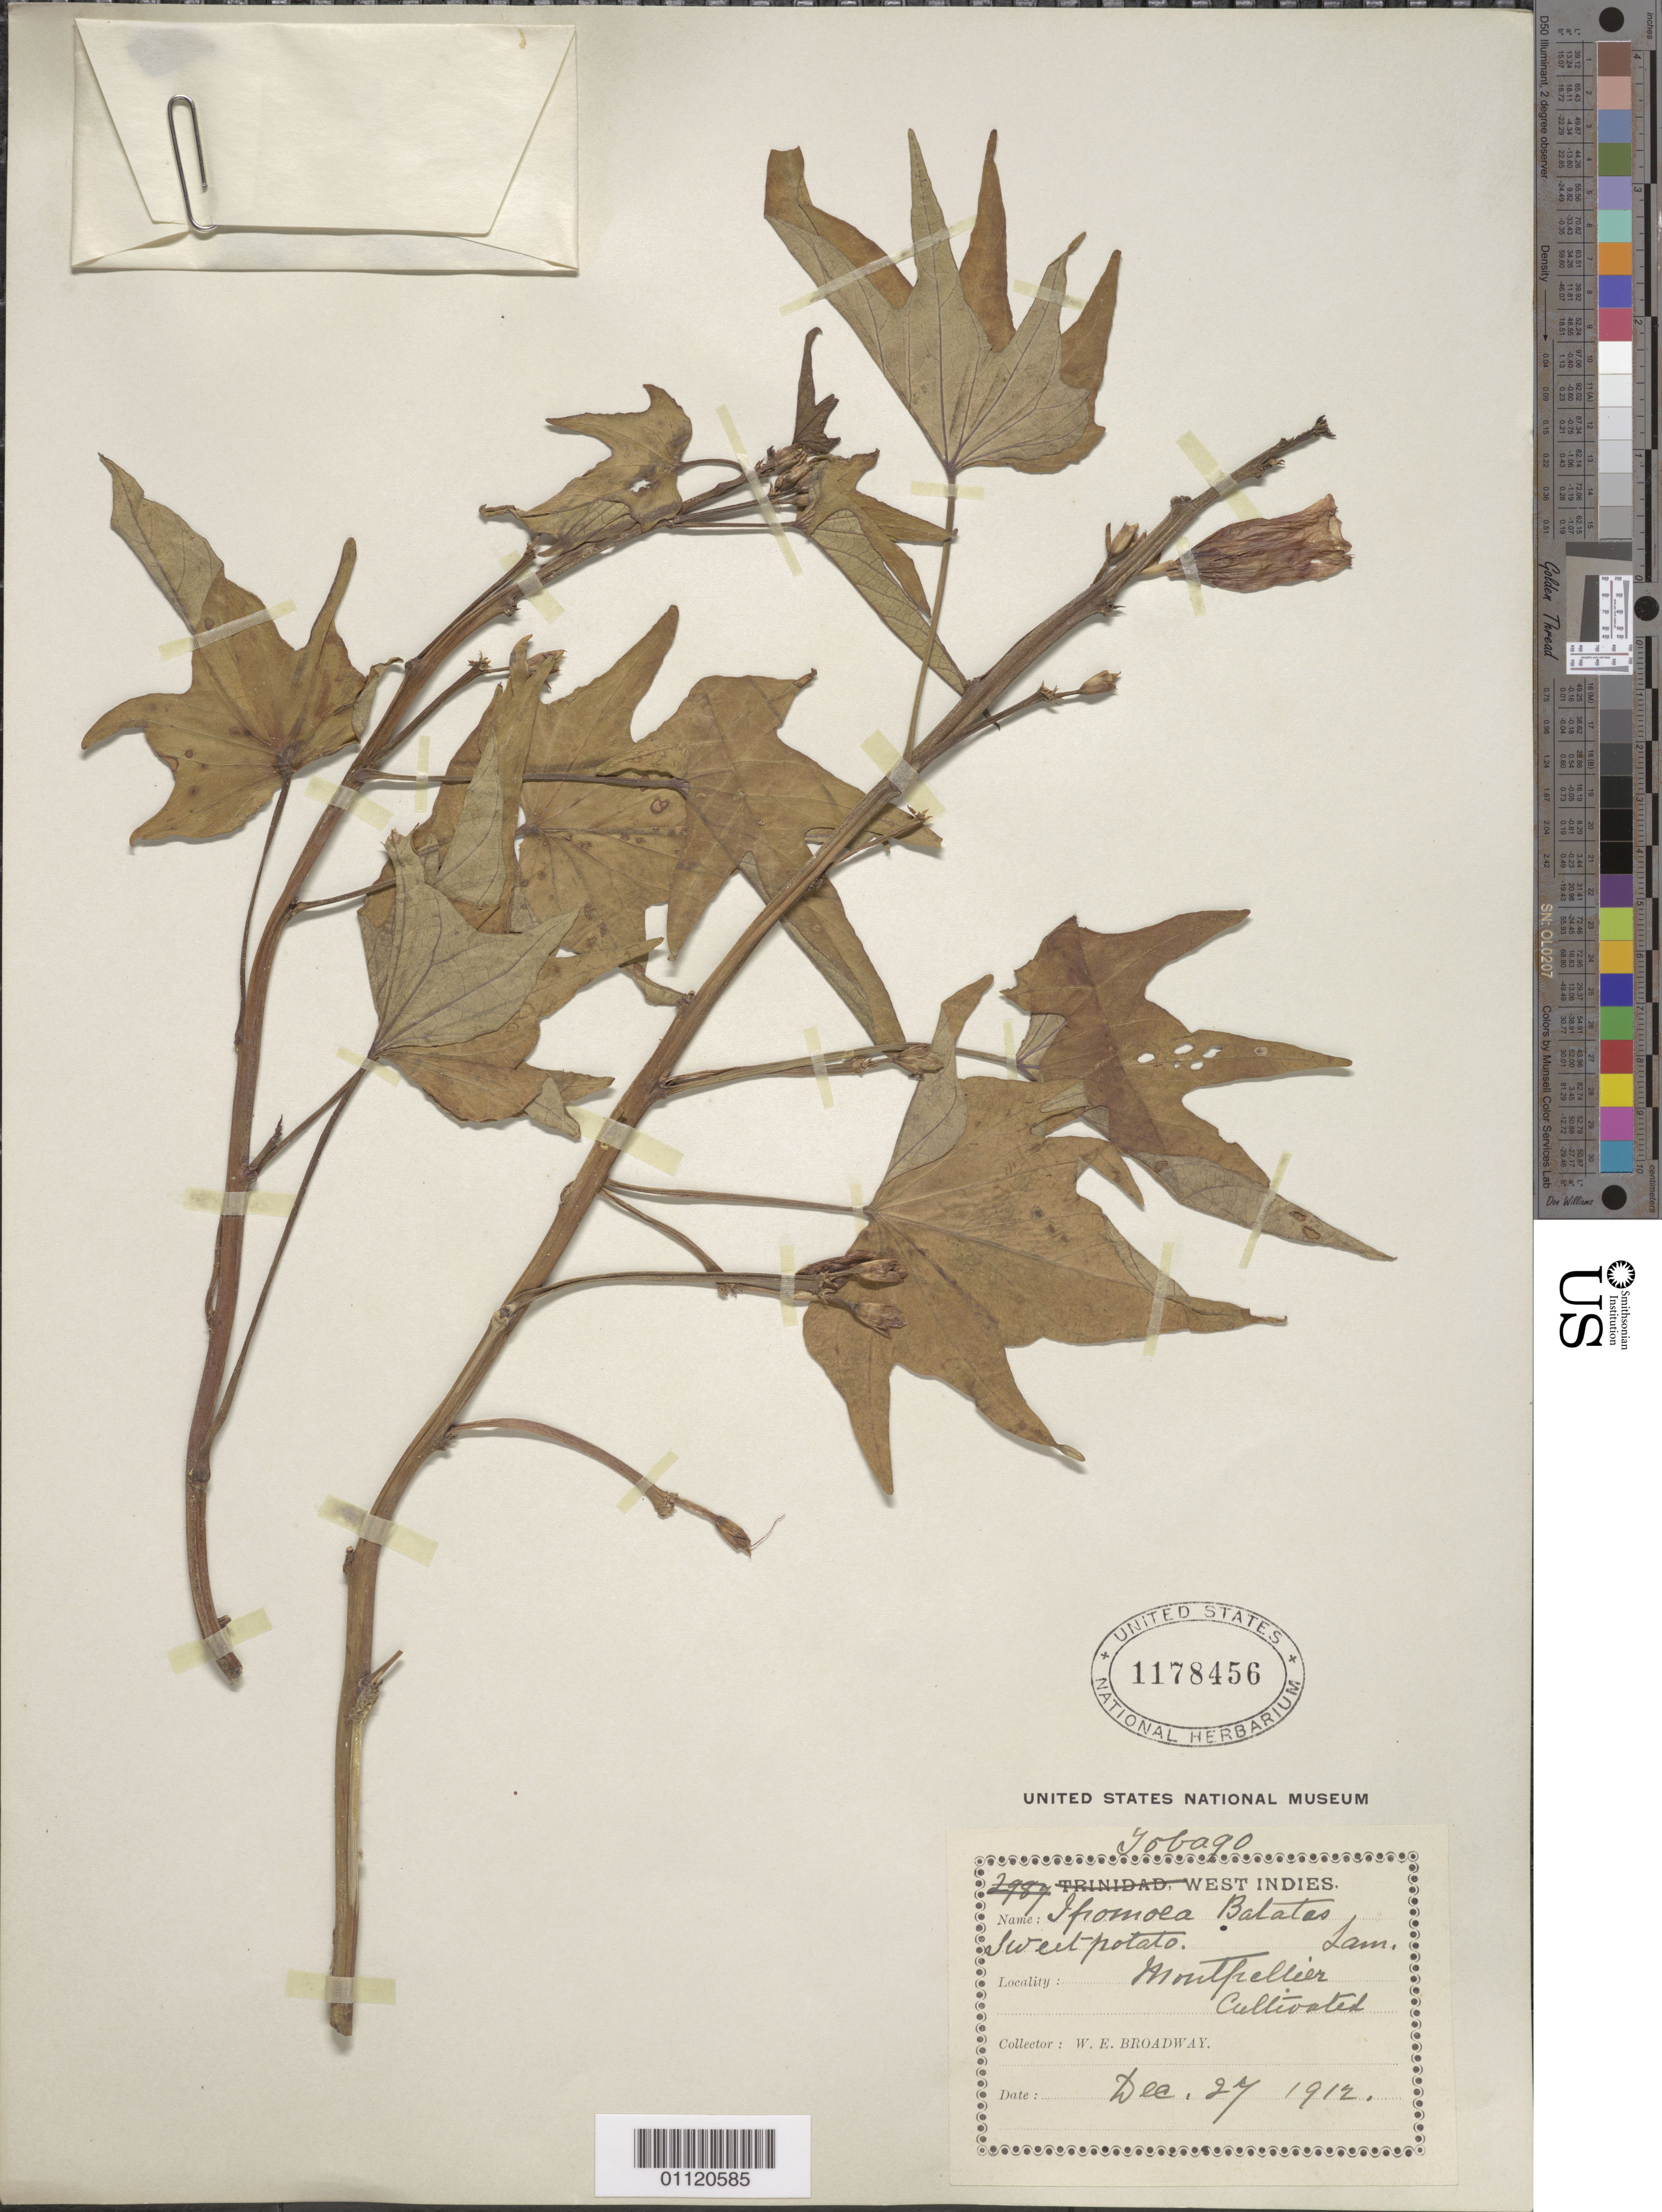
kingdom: Plantae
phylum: Tracheophyta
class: Magnoliopsida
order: Solanales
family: Convolvulaceae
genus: Ipomoea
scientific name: Ipomoea batatas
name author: (L.) Lam.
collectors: W. E. Broadway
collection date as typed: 27 Dec 1912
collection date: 1912-12-27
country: Trinidad and Tobago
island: Tobago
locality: Montpellier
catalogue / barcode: US 1178456